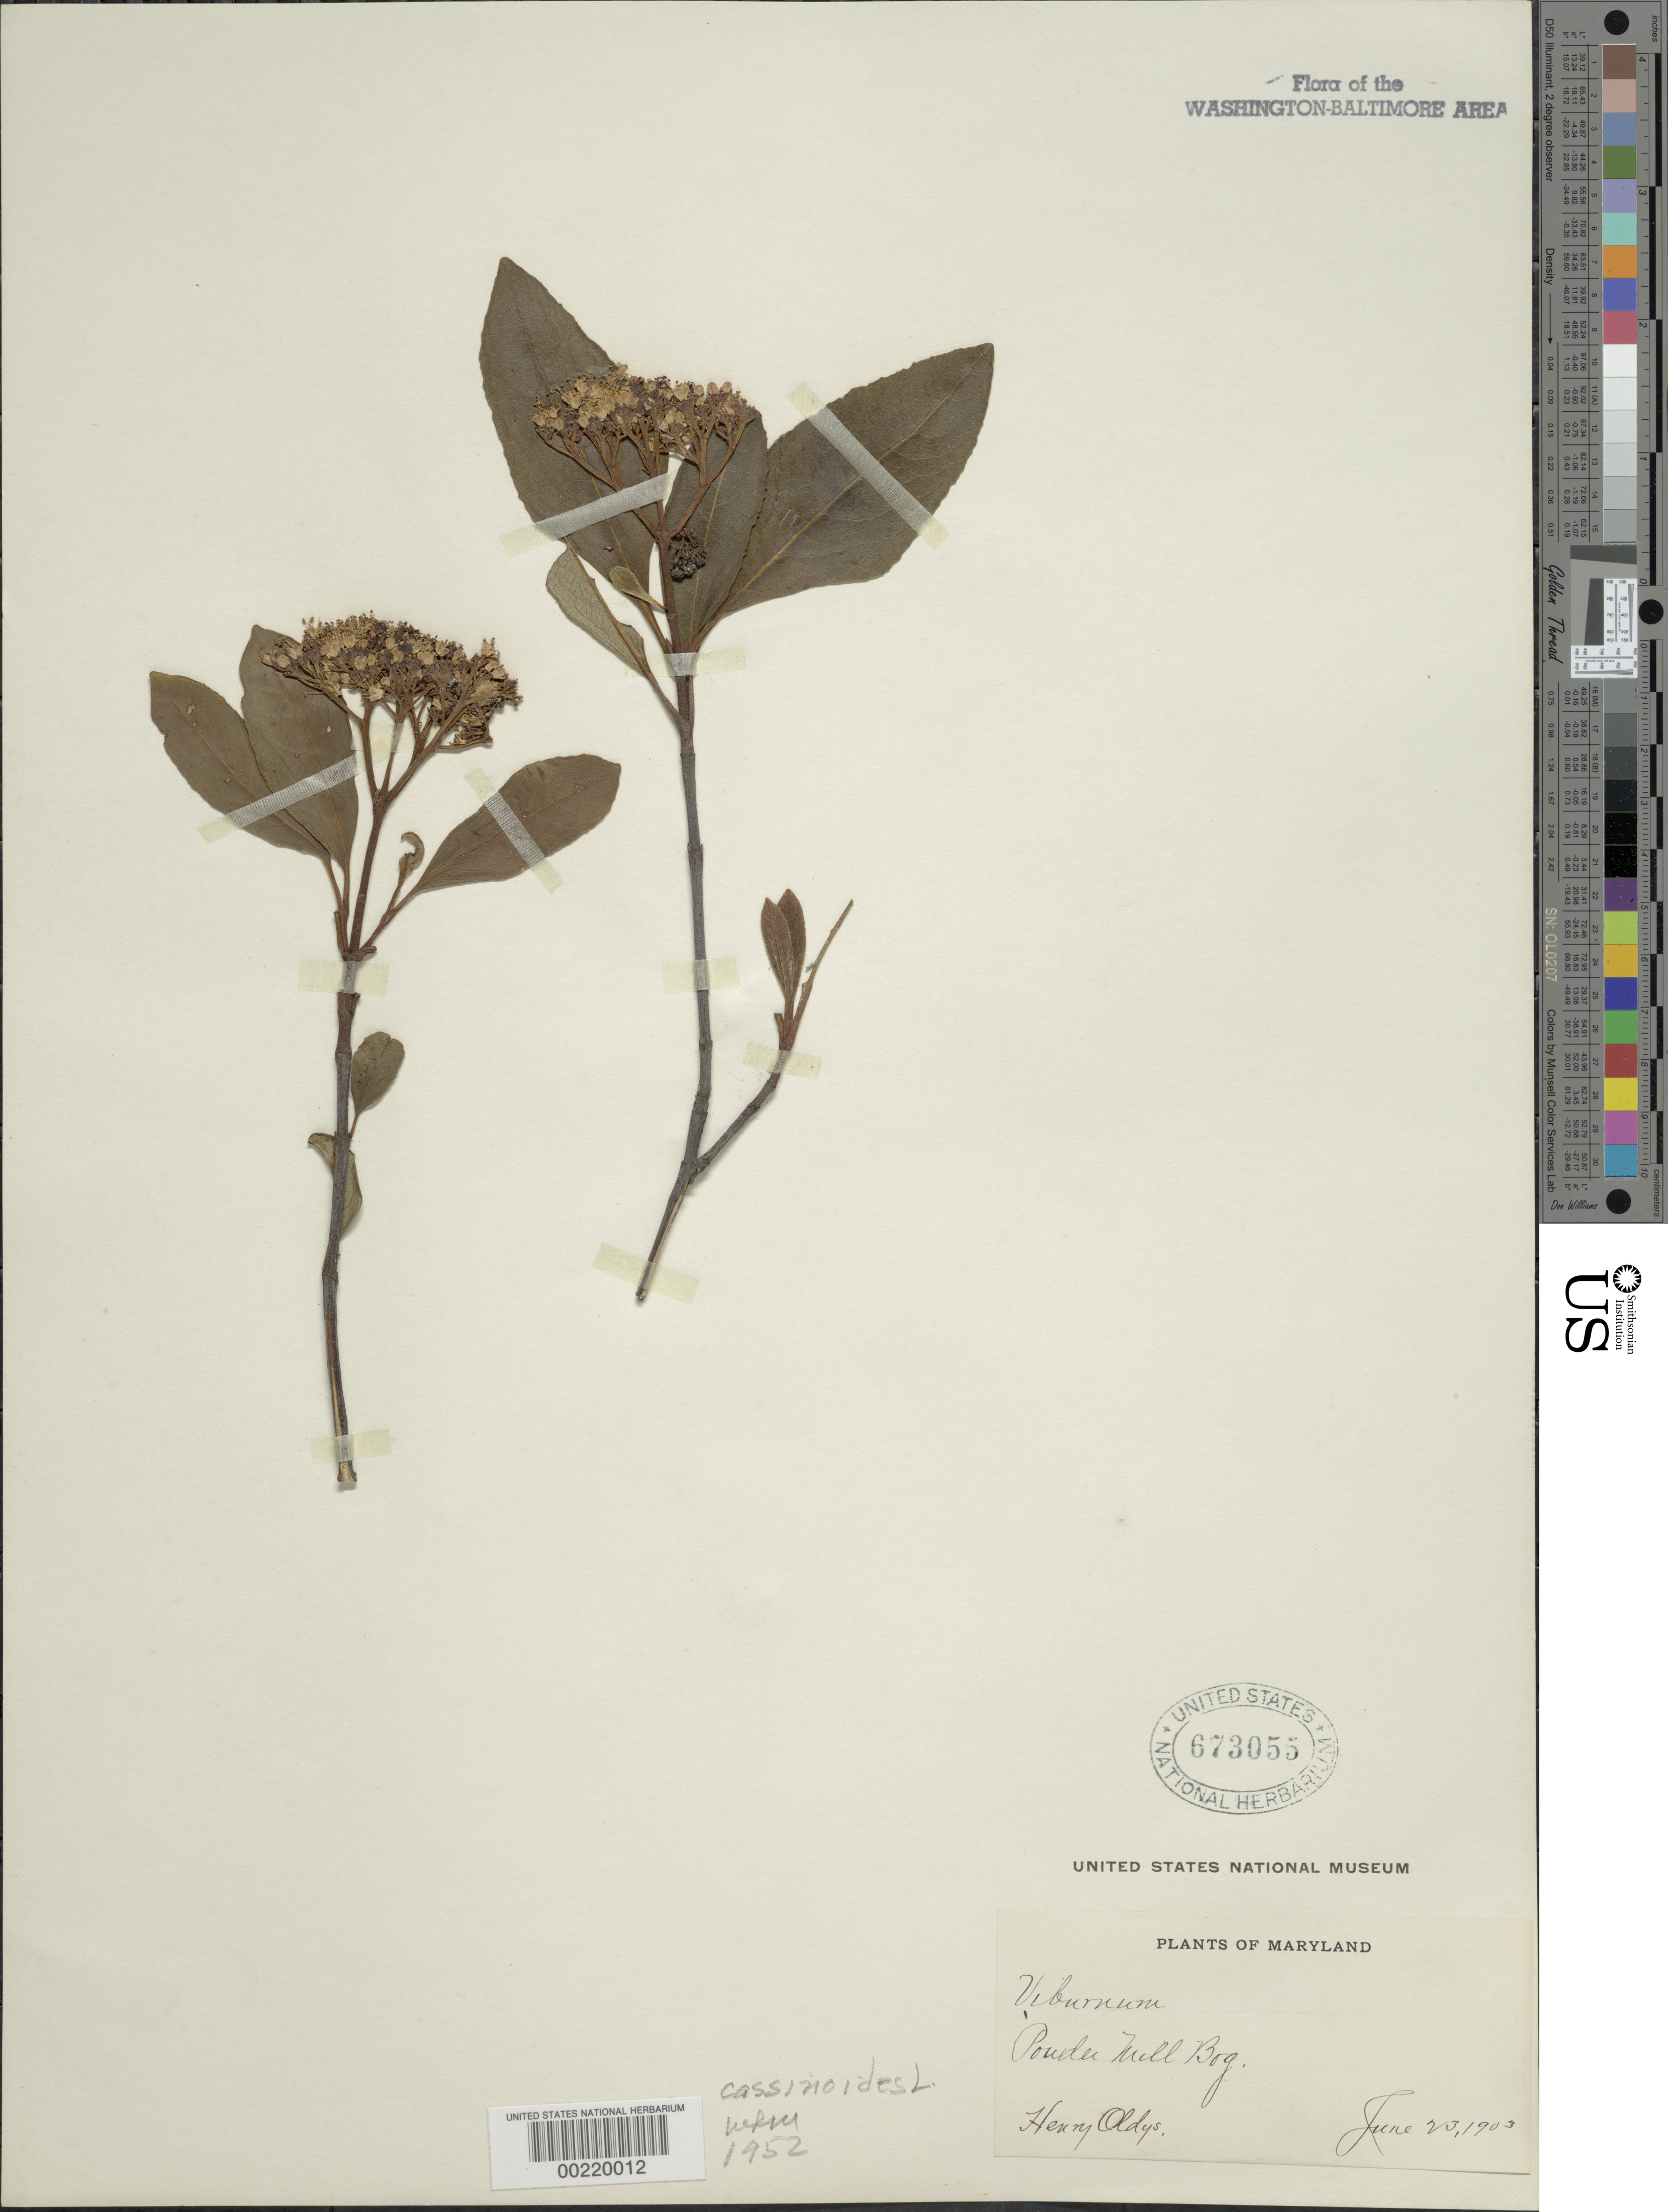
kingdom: Plantae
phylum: Tracheophyta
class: Magnoliopsida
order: Dipsacales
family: Viburnaceae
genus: Viburnum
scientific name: Viburnum nudum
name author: L.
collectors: H. Oldys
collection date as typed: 23 Jun 1903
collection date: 1903-06-23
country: United States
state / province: Maryland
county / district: Prince George's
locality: Powder Mill Bog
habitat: Bog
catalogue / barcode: US 673055